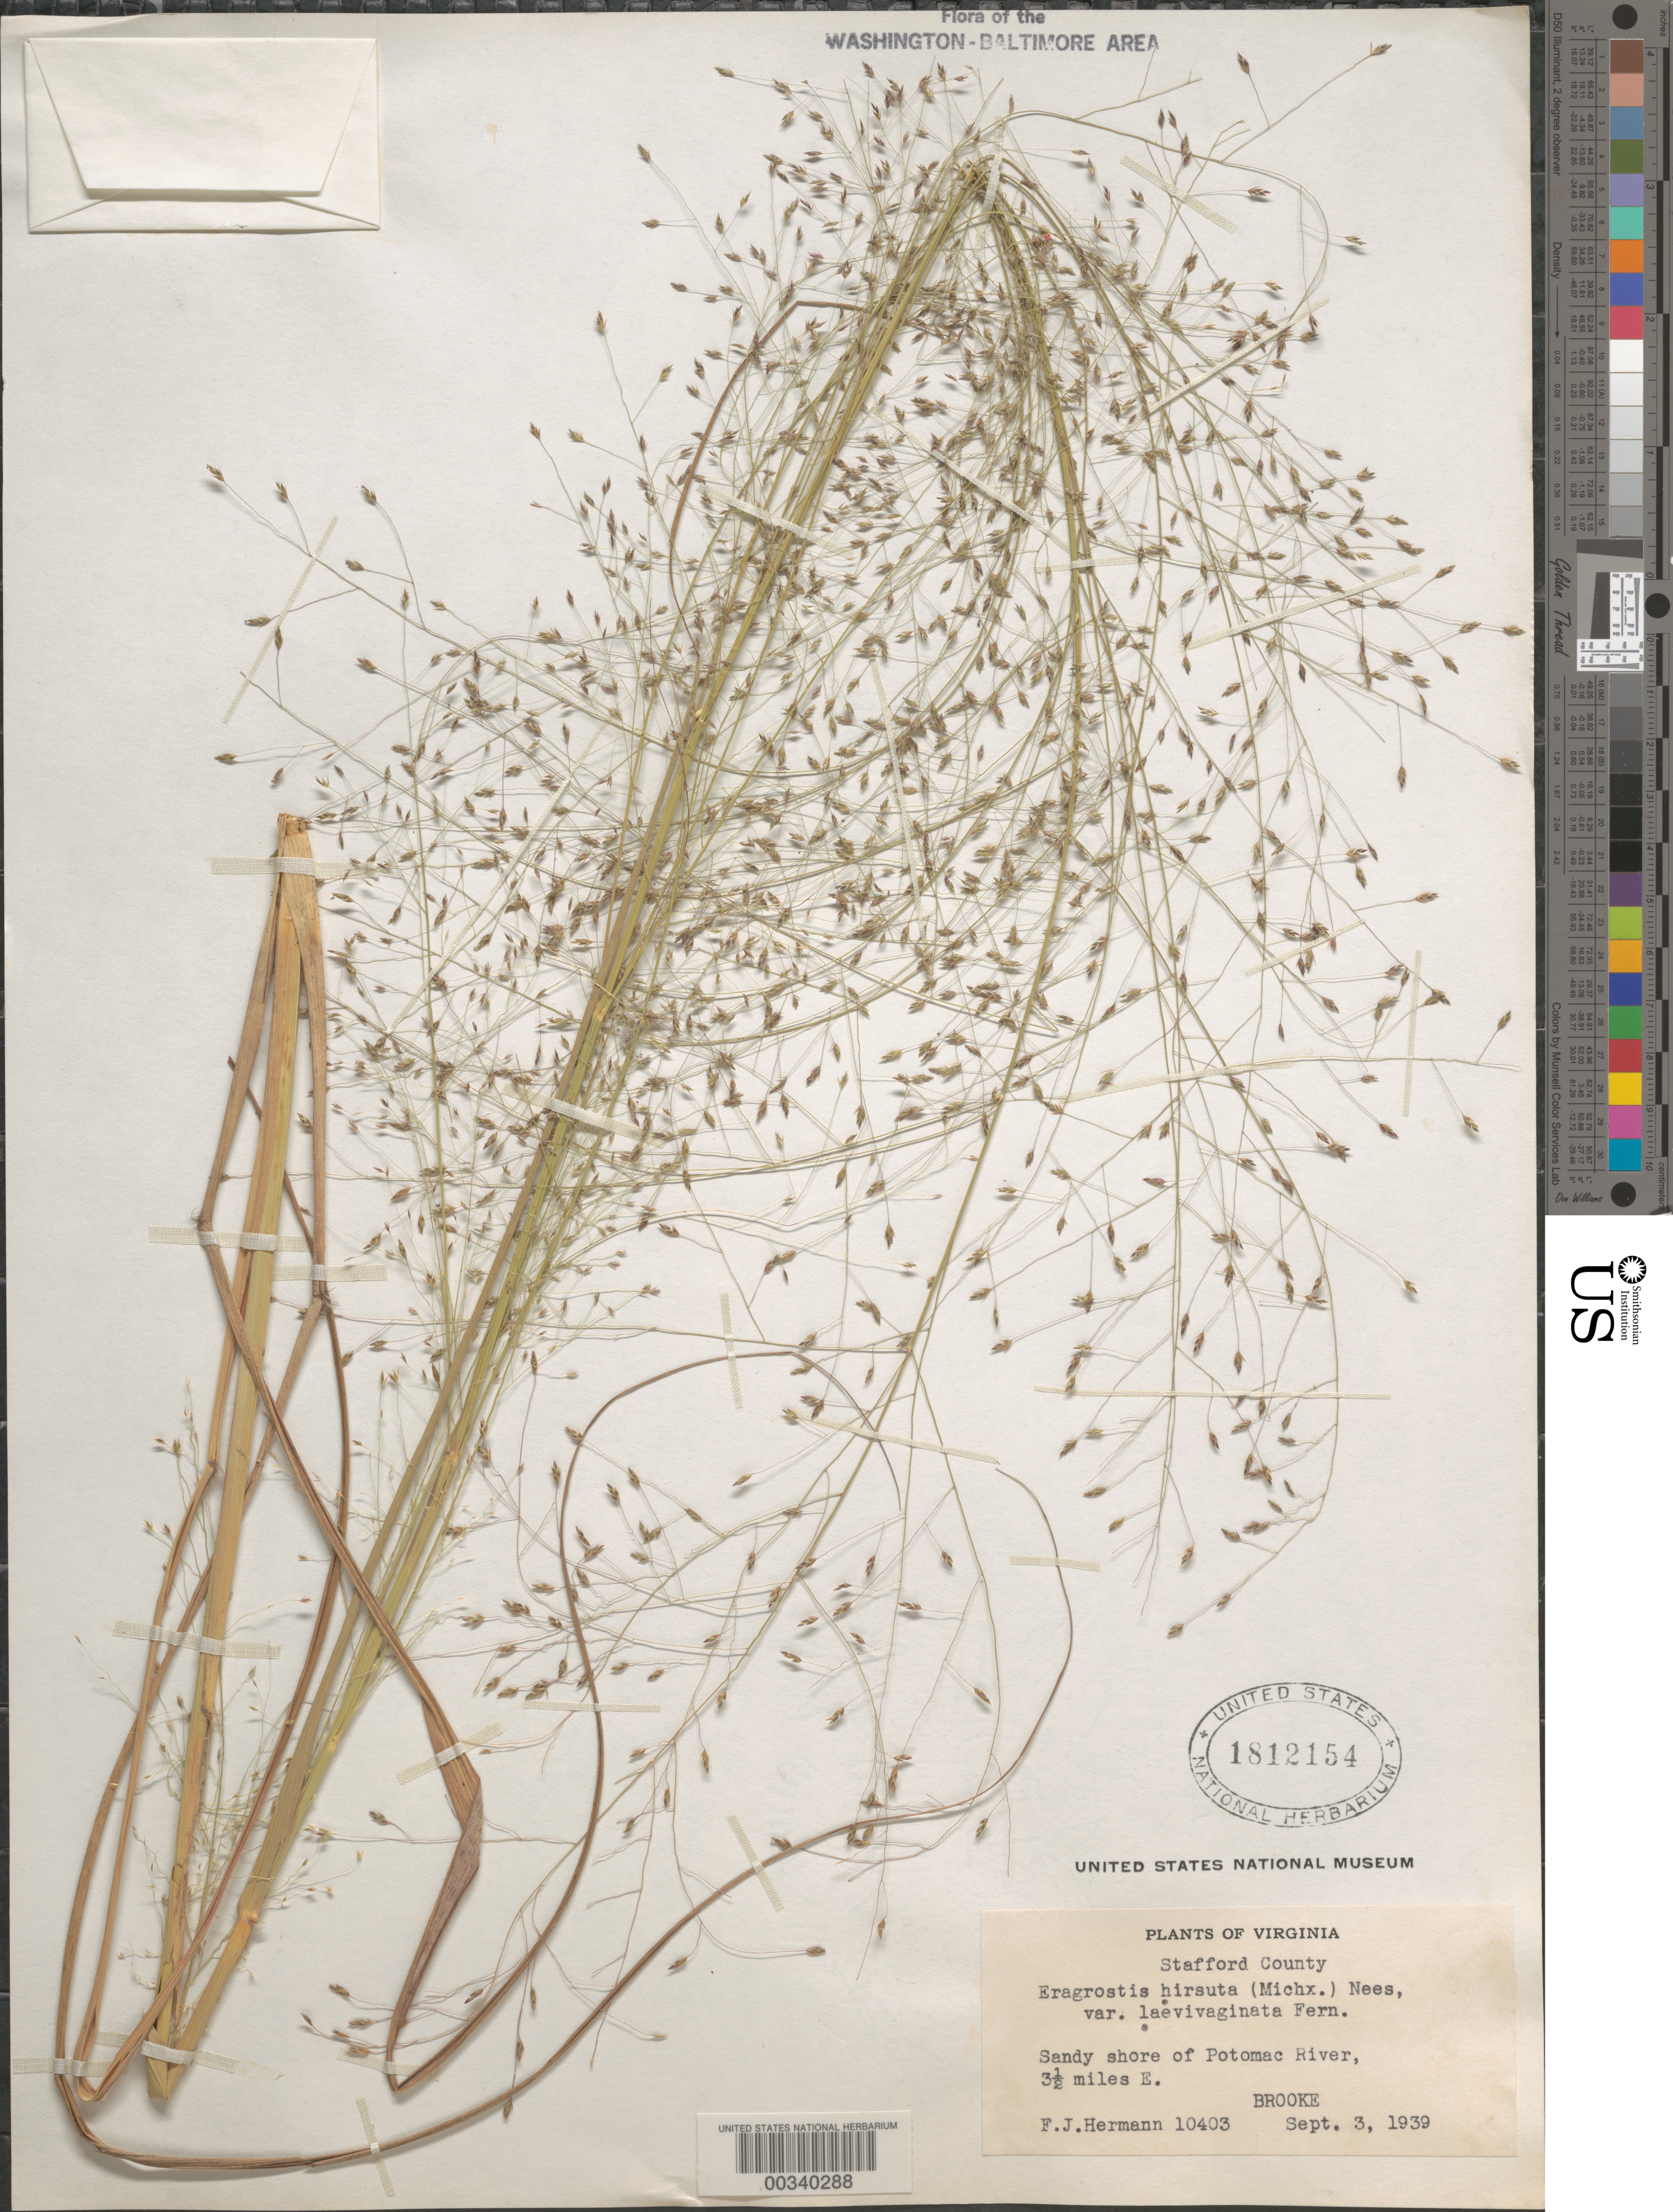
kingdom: Plantae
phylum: Tracheophyta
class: Liliopsida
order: Poales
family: Poaceae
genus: Eragrostis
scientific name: Eragrostis hirsuta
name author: (Michx.) Nees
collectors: F. J. Hermann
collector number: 10403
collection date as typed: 03 Sep 1939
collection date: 1939-09-03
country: United States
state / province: Virginia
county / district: Stafford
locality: Shore of Potomac River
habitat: Sandy shore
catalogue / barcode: US 1812154